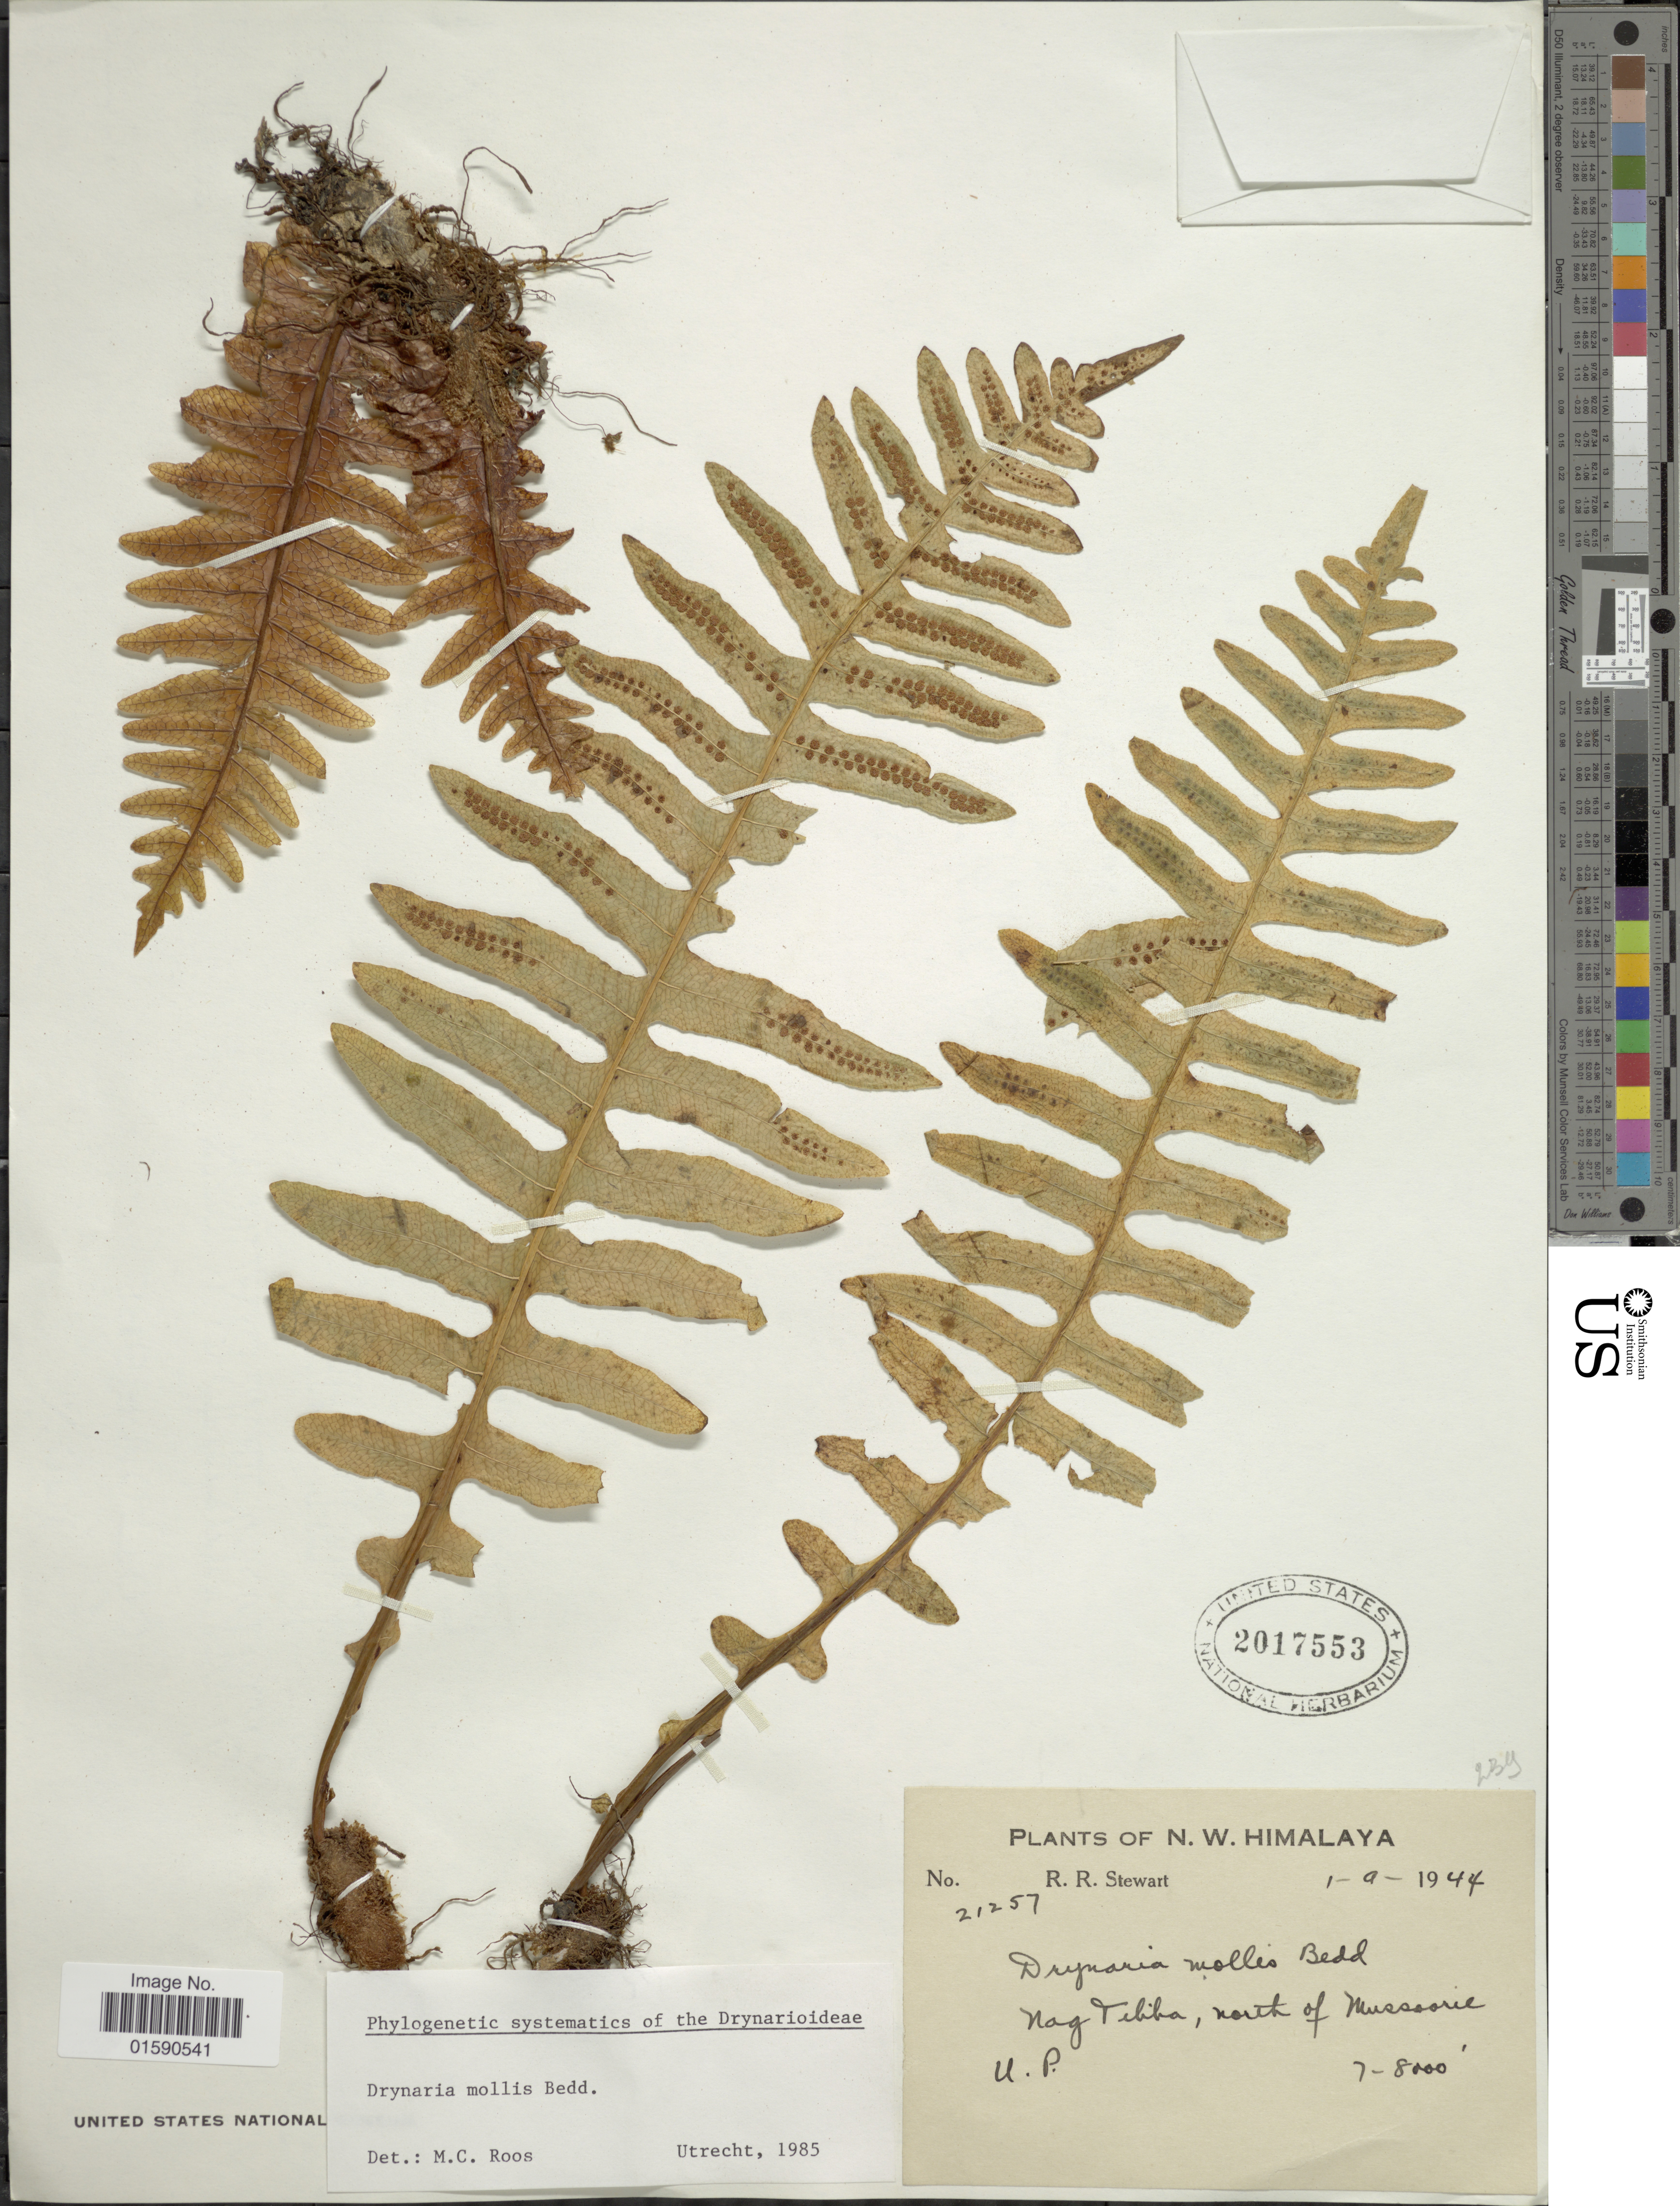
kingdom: Plantae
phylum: Tracheophyta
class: Polypodiopsida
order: Polypodiales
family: Polypodiaceae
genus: Drynaria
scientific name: Drynaria mollis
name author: Bedd.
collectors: R. R. Stewart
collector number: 21257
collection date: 1944-09-01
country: India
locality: N. W. Himalaya, Nag Vihha, north of Mussoorie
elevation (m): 2134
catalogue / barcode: US 2017553